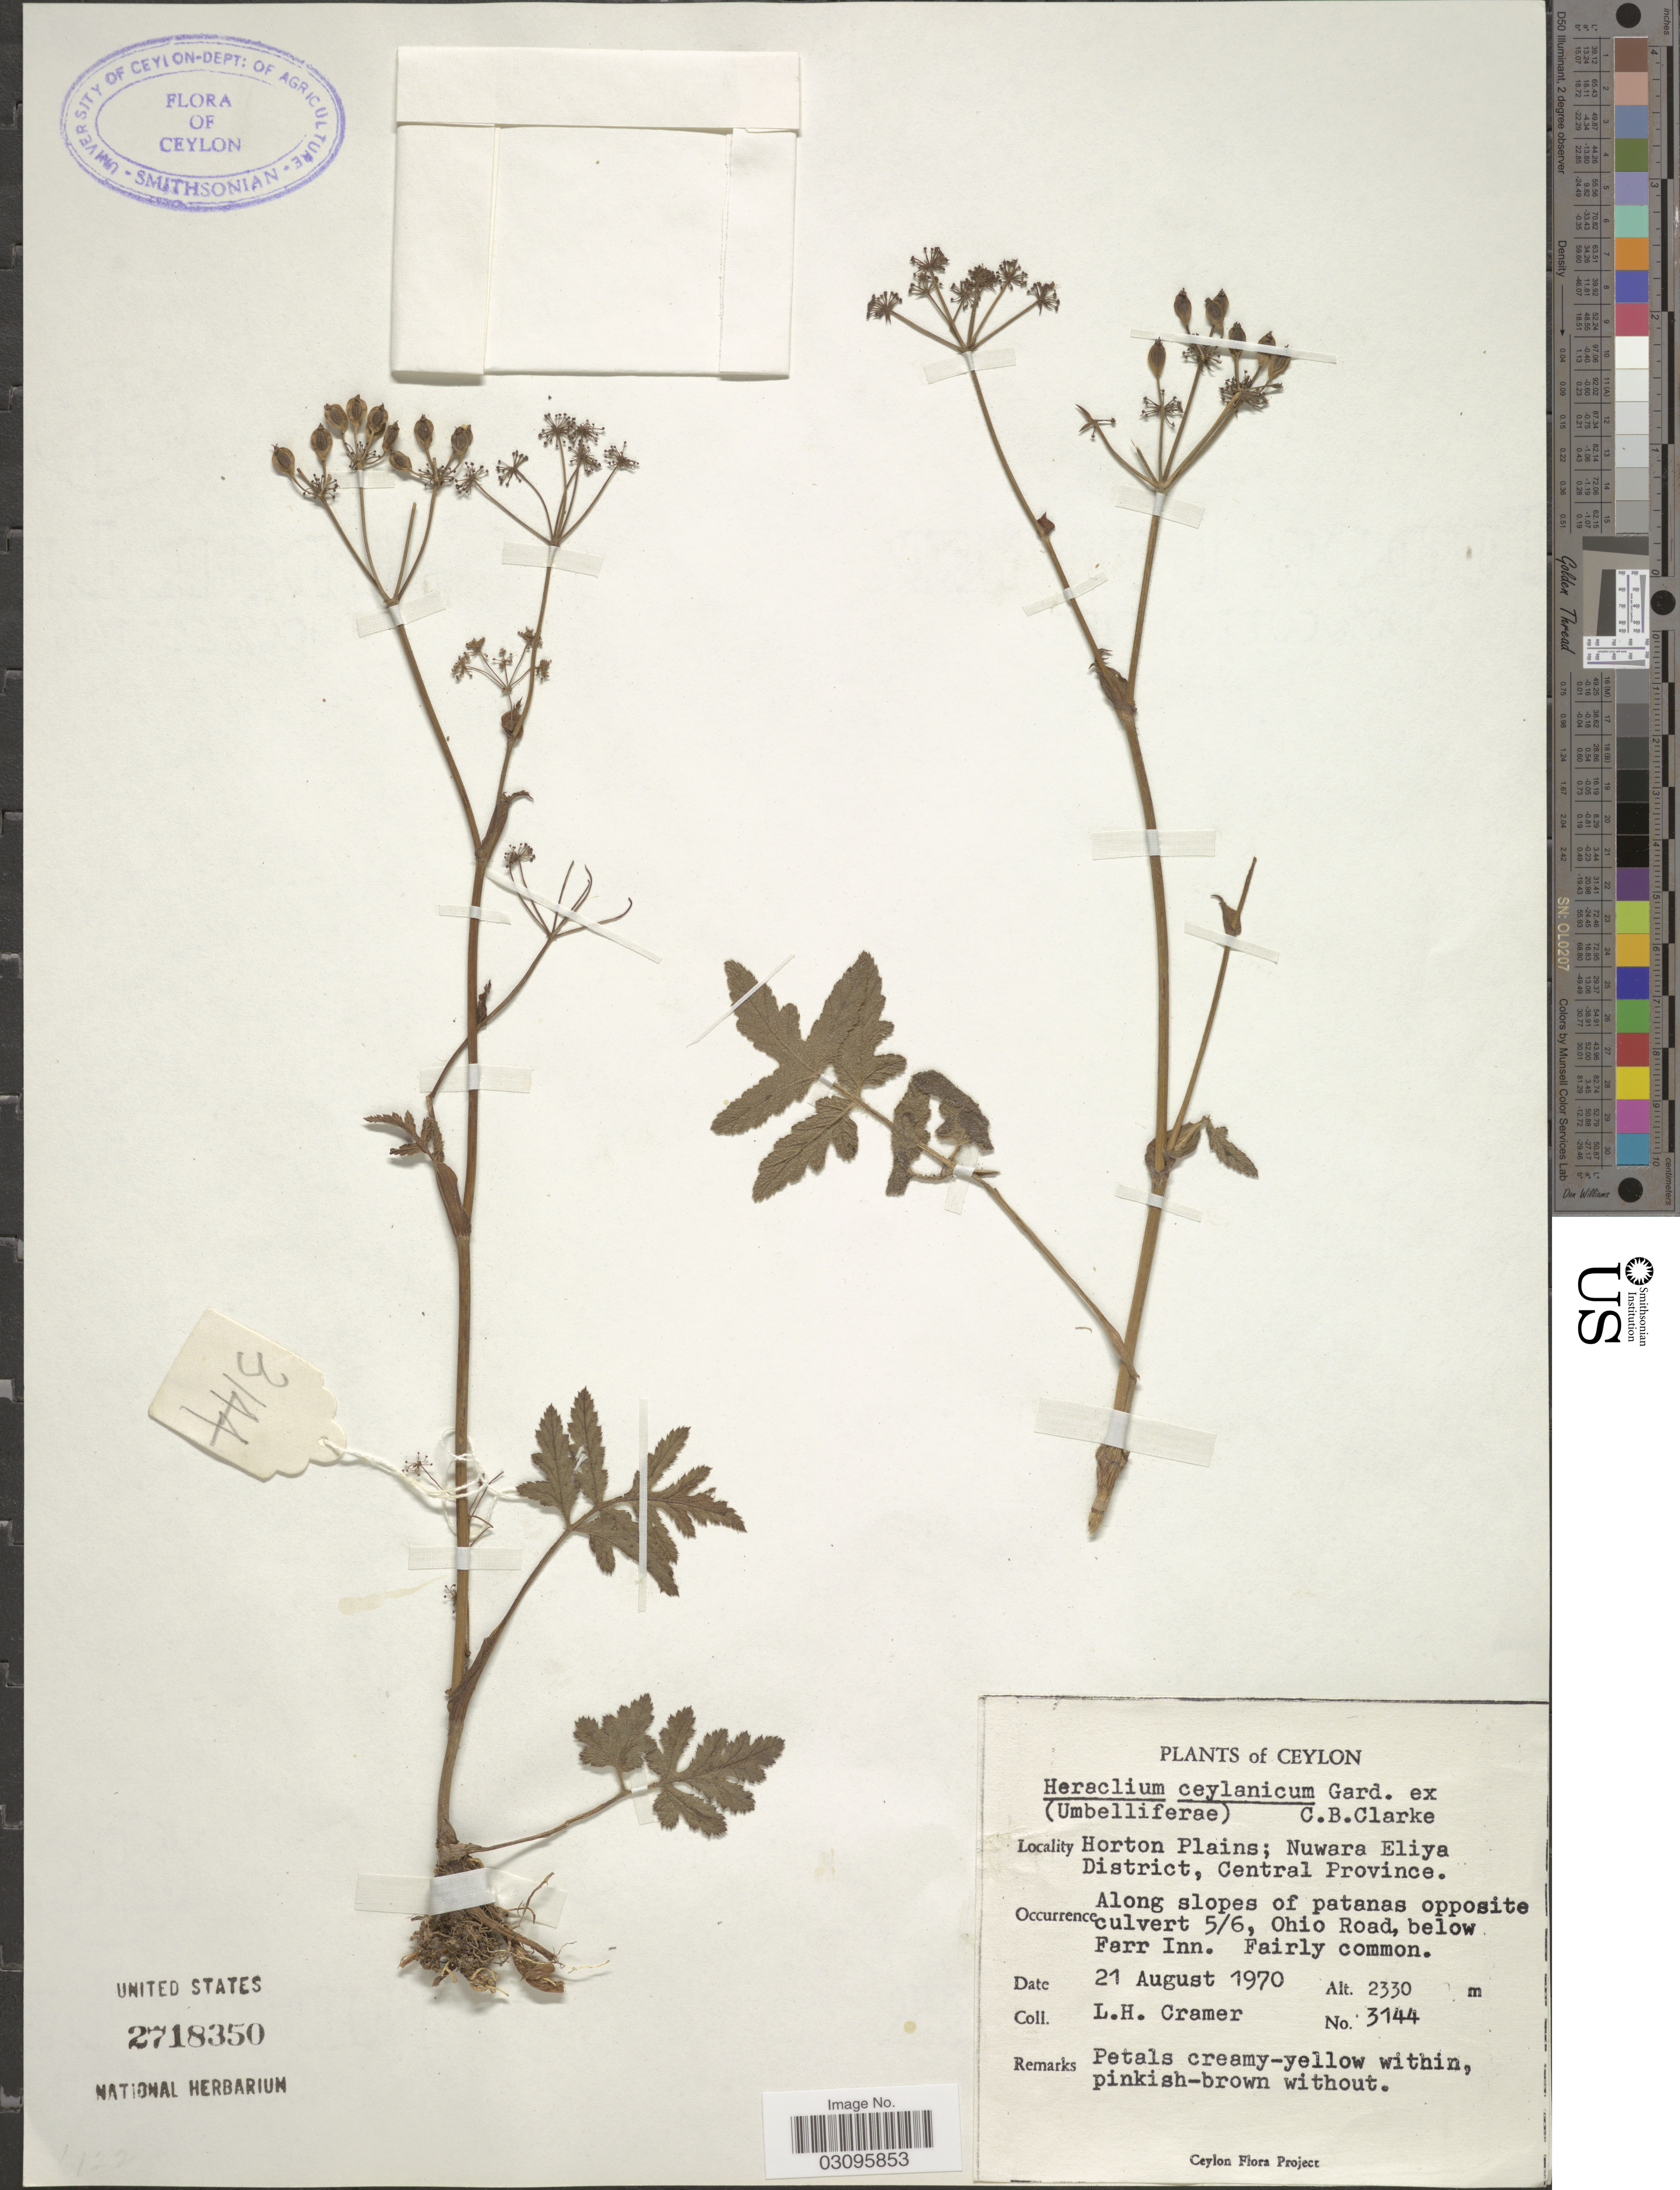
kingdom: Plantae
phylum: Tracheophyta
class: Magnoliopsida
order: Apiales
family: Apiaceae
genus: Heracleum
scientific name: Heracleum ceylanicum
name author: Gardner ex C.B. Clarke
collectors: L. H. Cramer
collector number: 3144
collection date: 1970-08-21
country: Sri Lanka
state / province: Central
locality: Ceylon. Horton Plains; Nuwara Eliya District. Along slopes of patanas opposite culvert 5/6, Ohio Road, below Farr Inn.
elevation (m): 2330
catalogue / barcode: US 2718350